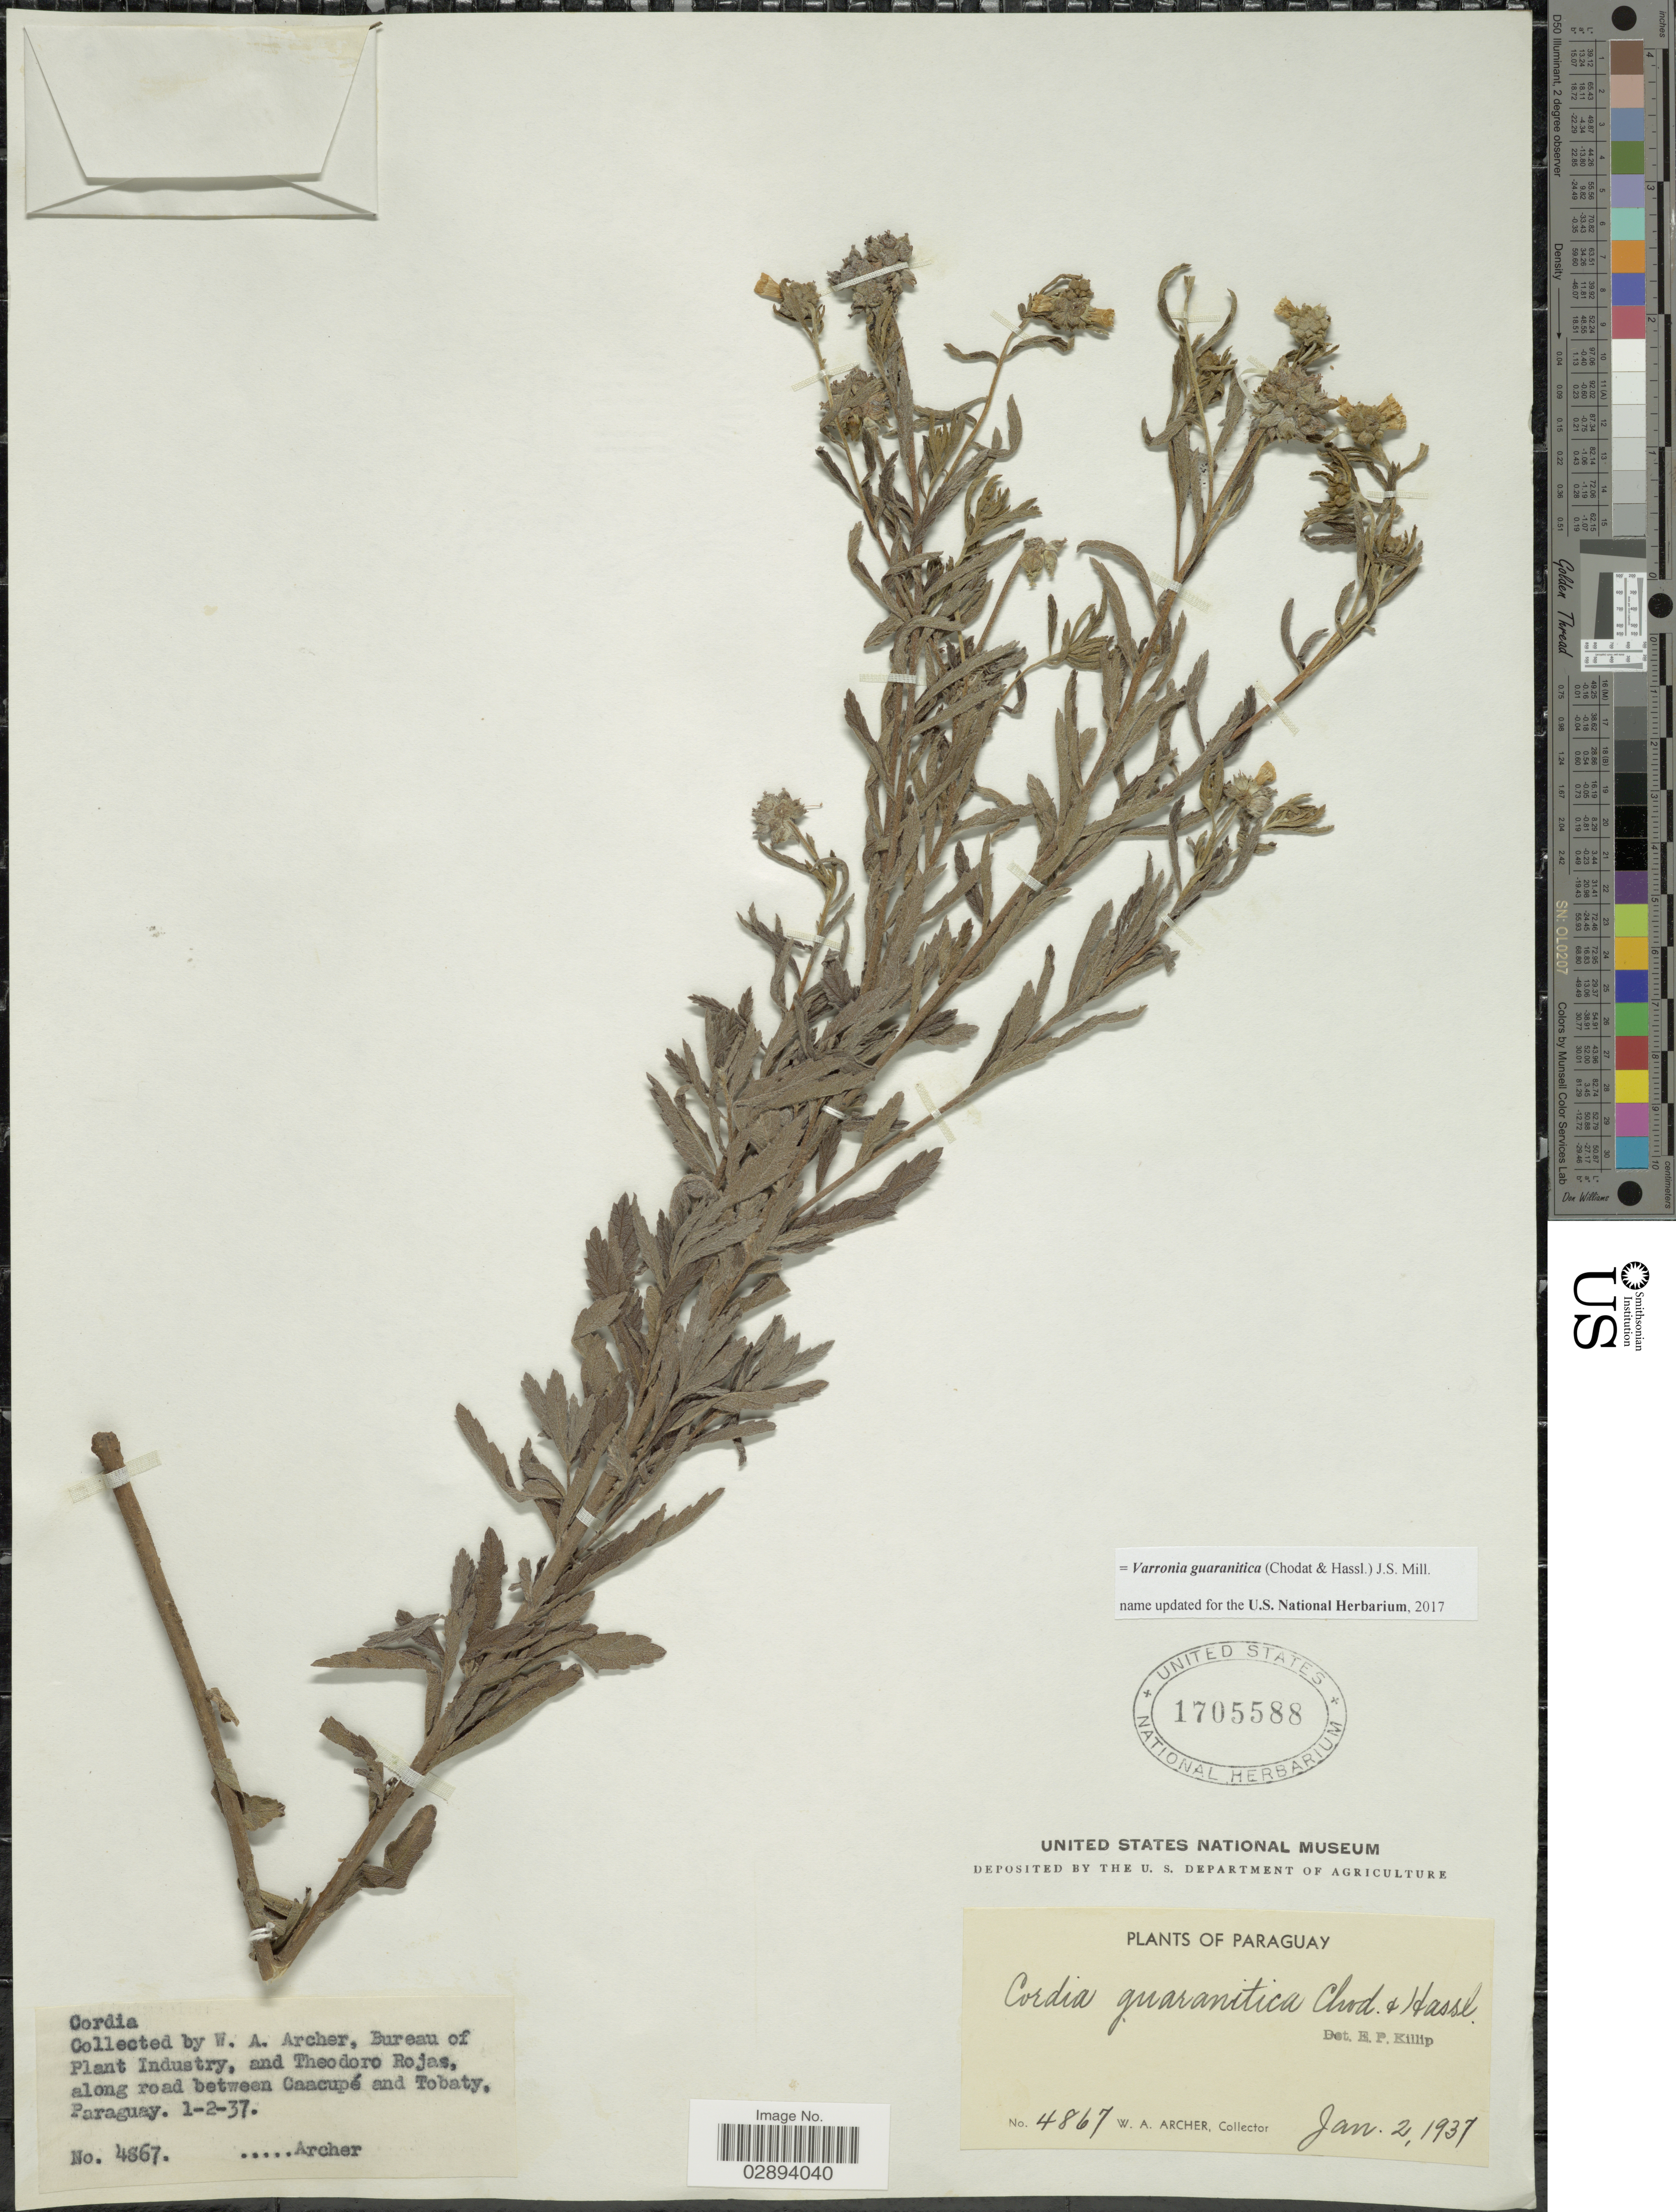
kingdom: Plantae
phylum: Tracheophyta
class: Magnoliopsida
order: Boraginales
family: Cordiaceae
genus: Varronia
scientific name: Varronia guaranitica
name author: (Chodat & Hassl.) J.S. Mill.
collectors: W. Archer & T. Rojas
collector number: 4867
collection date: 1937-01-02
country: Paraguay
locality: Along road between Caacupé and Tobaty.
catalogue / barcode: US 1705588